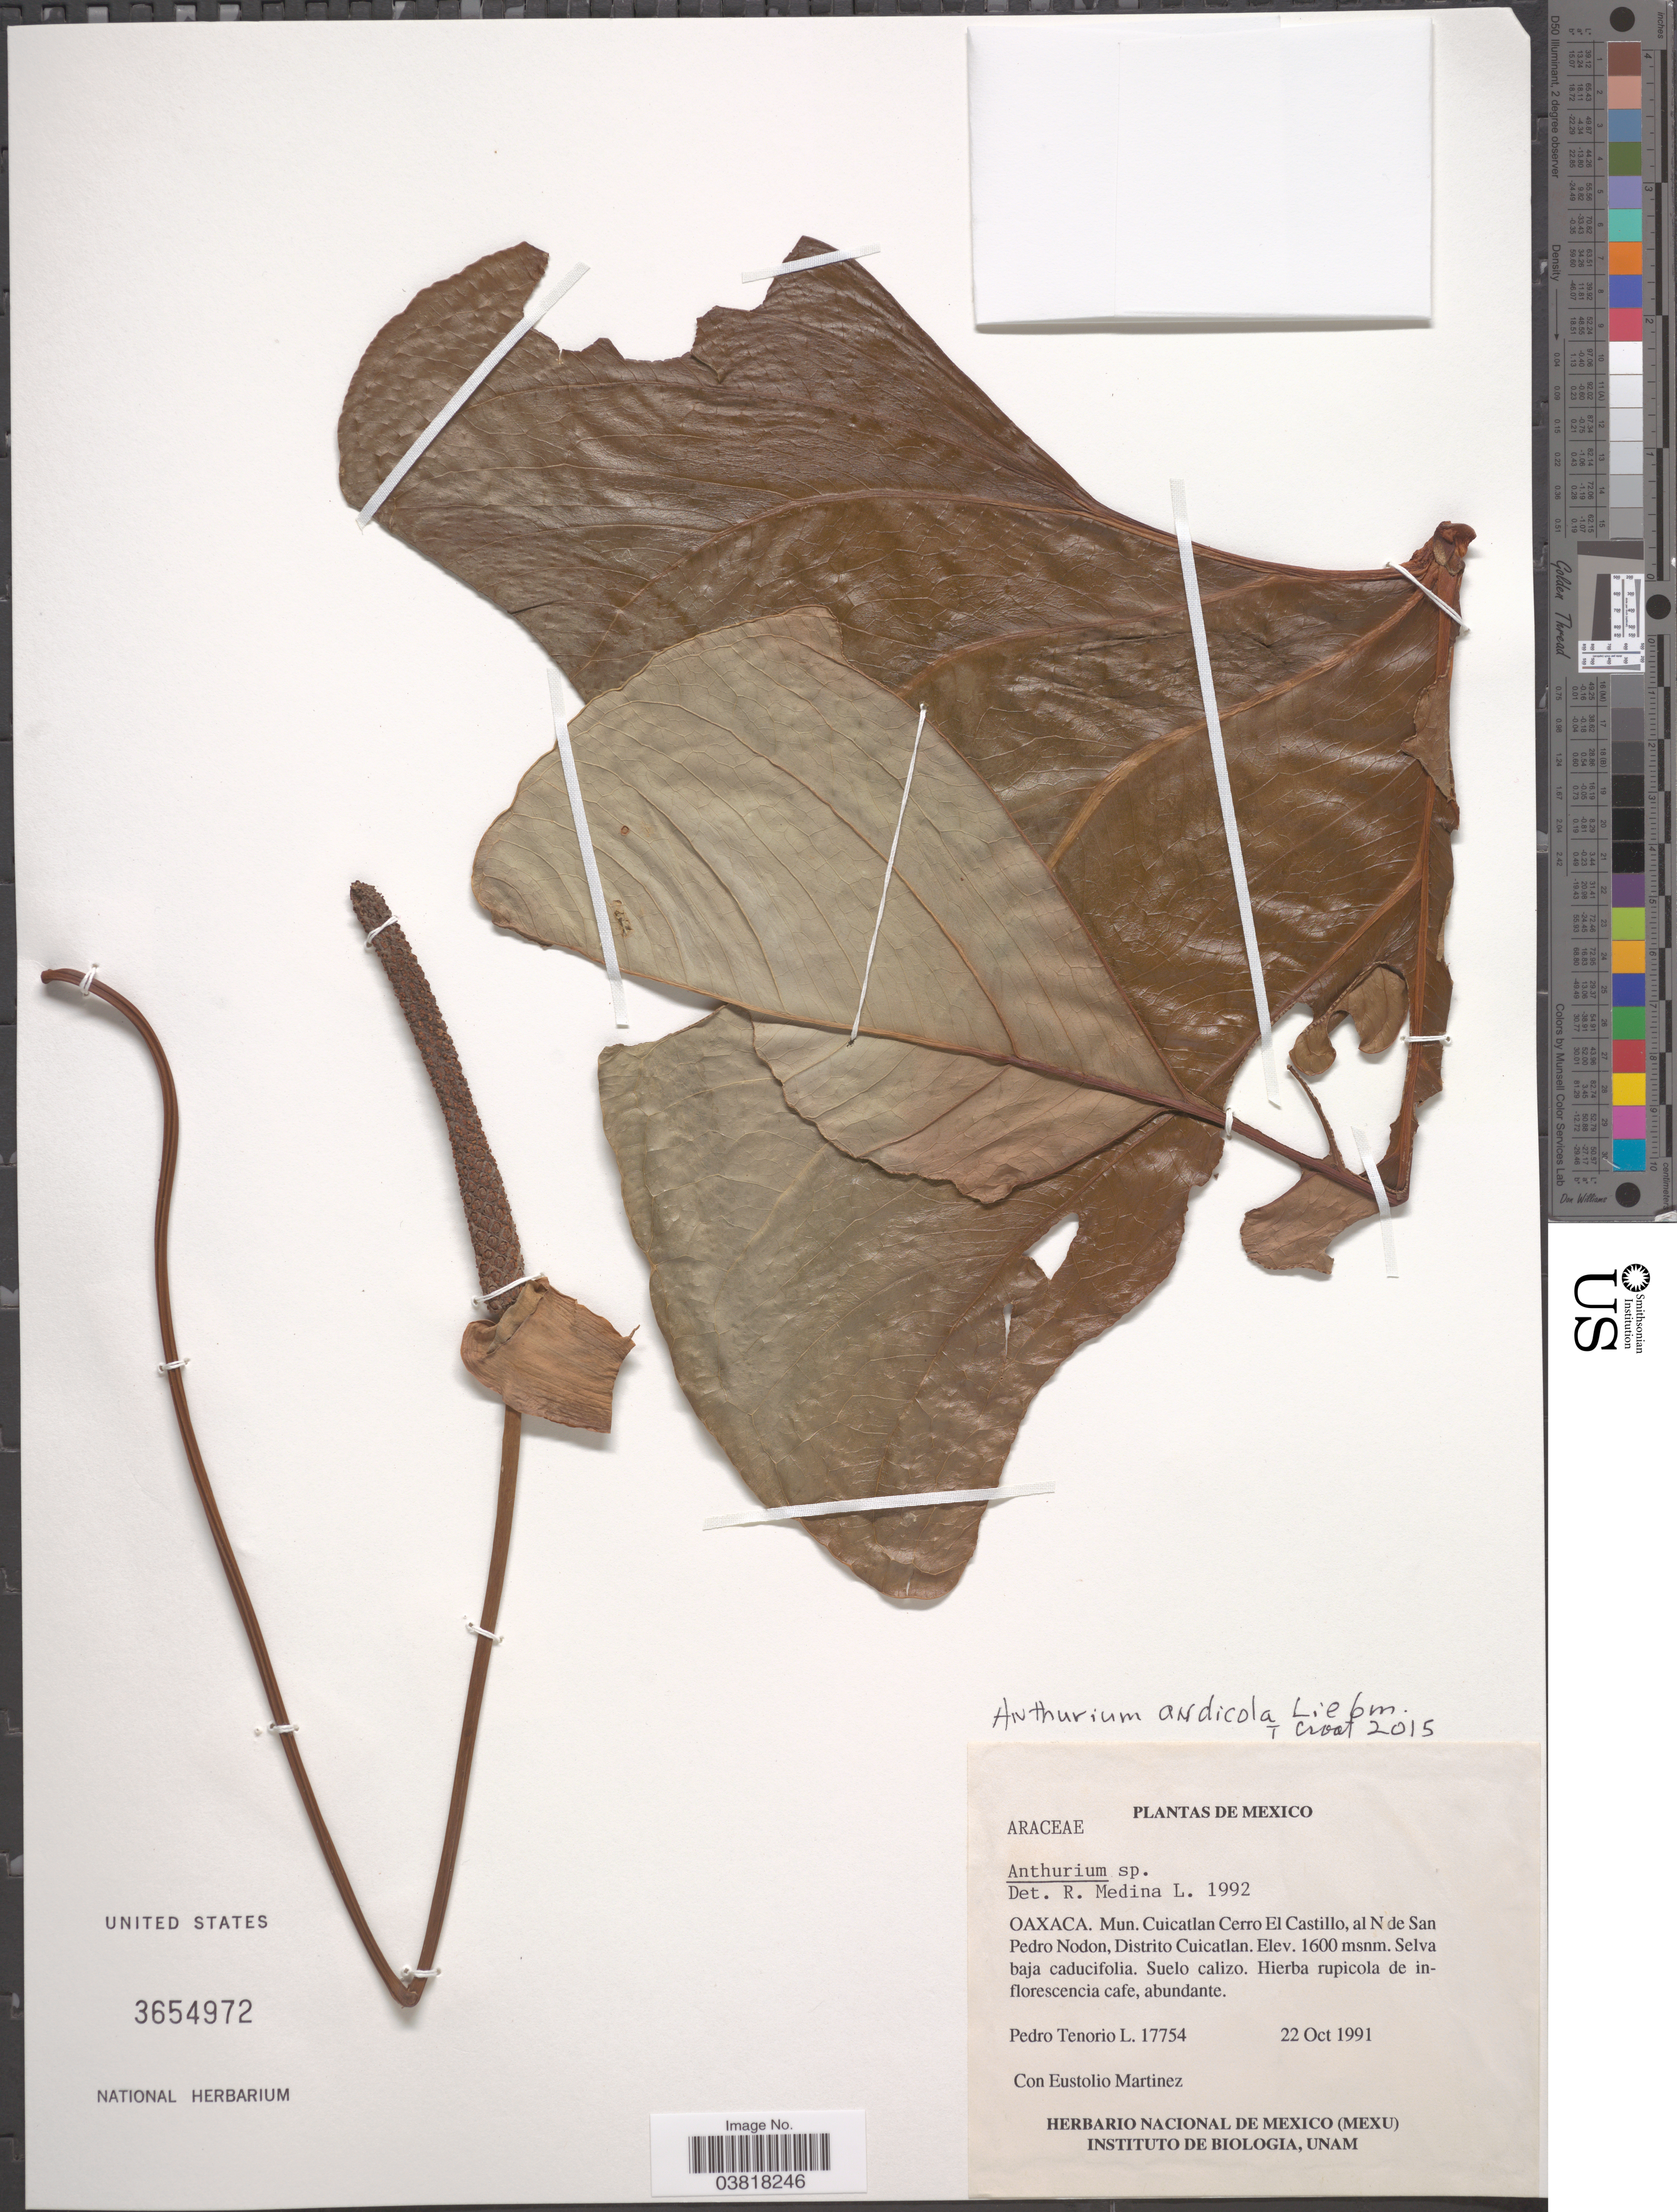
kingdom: Plantae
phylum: Tracheophyta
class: Liliopsida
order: Alismatales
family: Araceae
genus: Anthurium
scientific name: Anthurium andicola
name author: Liebm.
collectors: P. Tenorio L. & E. Martínez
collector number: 17754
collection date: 1991-10-22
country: Mexico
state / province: Oaxaca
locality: Mun. Cuicatlan Cerro El Castillo, al N de San Pedro Nodon, Distrito Cuicatlan.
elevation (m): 1600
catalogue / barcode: US 3654972